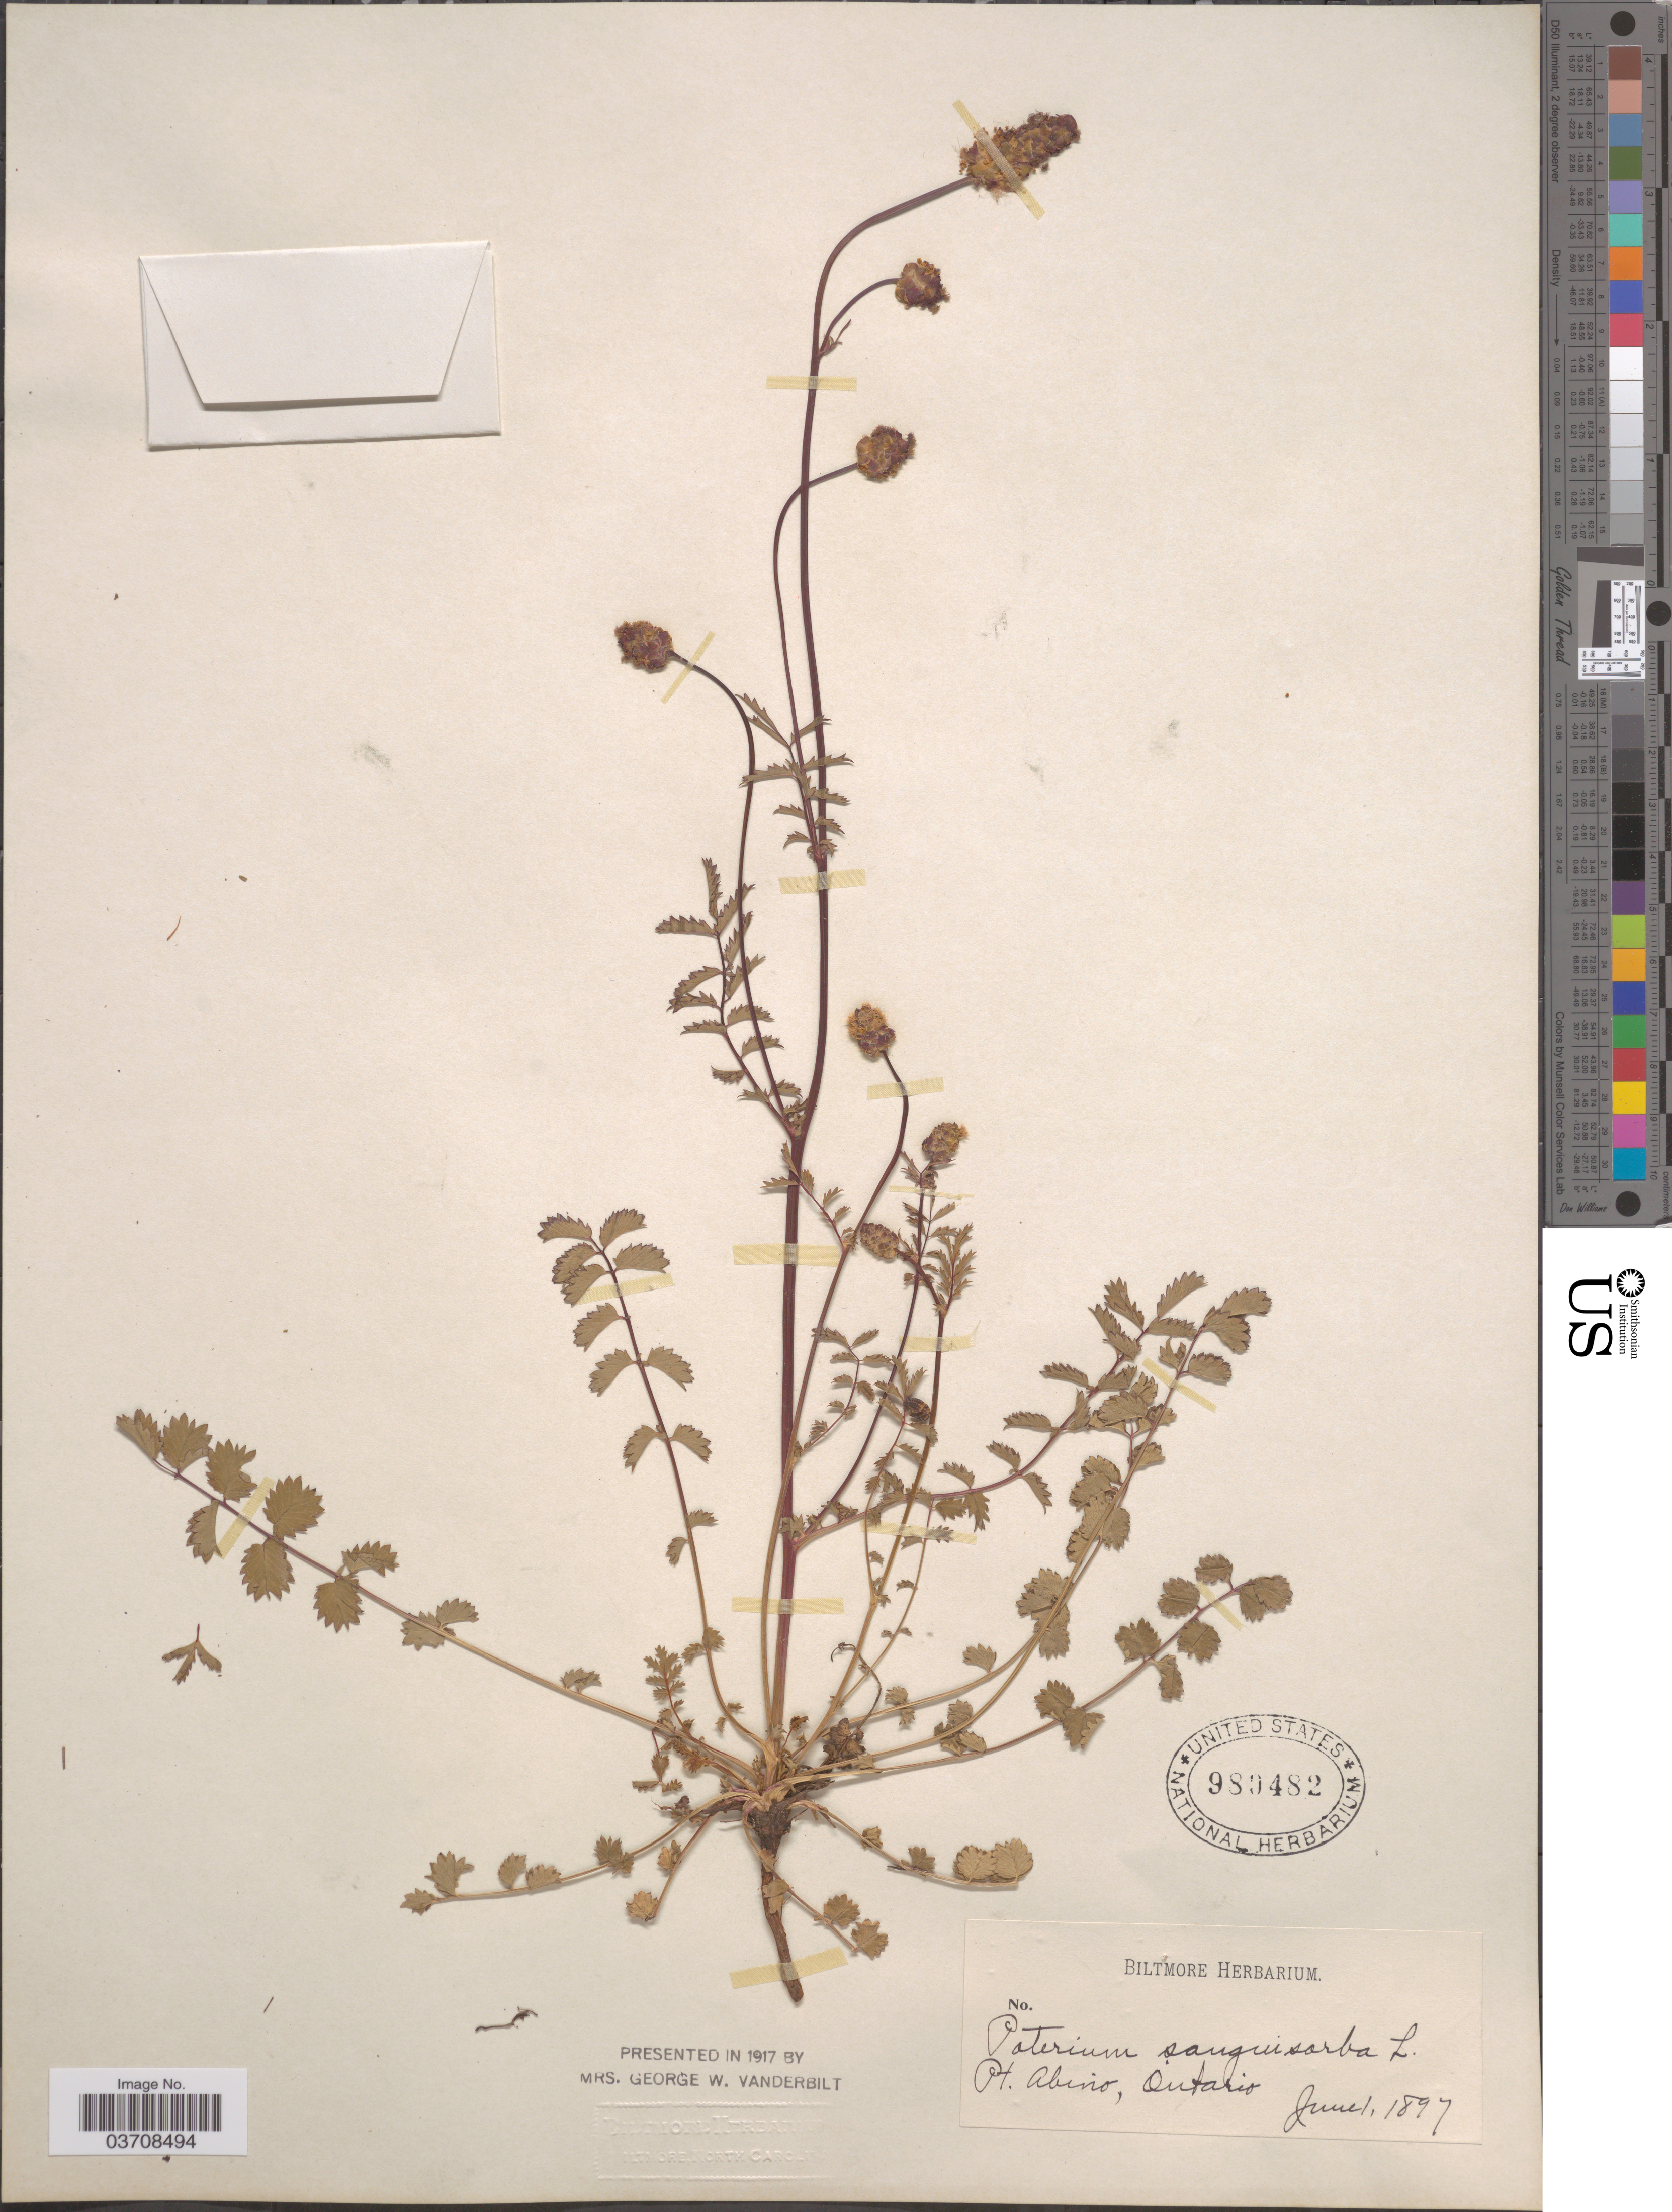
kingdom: Plantae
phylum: Tracheophyta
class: Magnoliopsida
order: Rosales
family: Rosaceae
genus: Sanguisorba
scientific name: Sanguisorba minor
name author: Scop.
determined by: Strong, Mark T., (BOT), Smithsonian Institution - National Museum of Natural History (UNITED STATES)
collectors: ex herb. Biltmore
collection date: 1897-06-01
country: Canada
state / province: Ontario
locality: Pt. Abino.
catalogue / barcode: US 980482